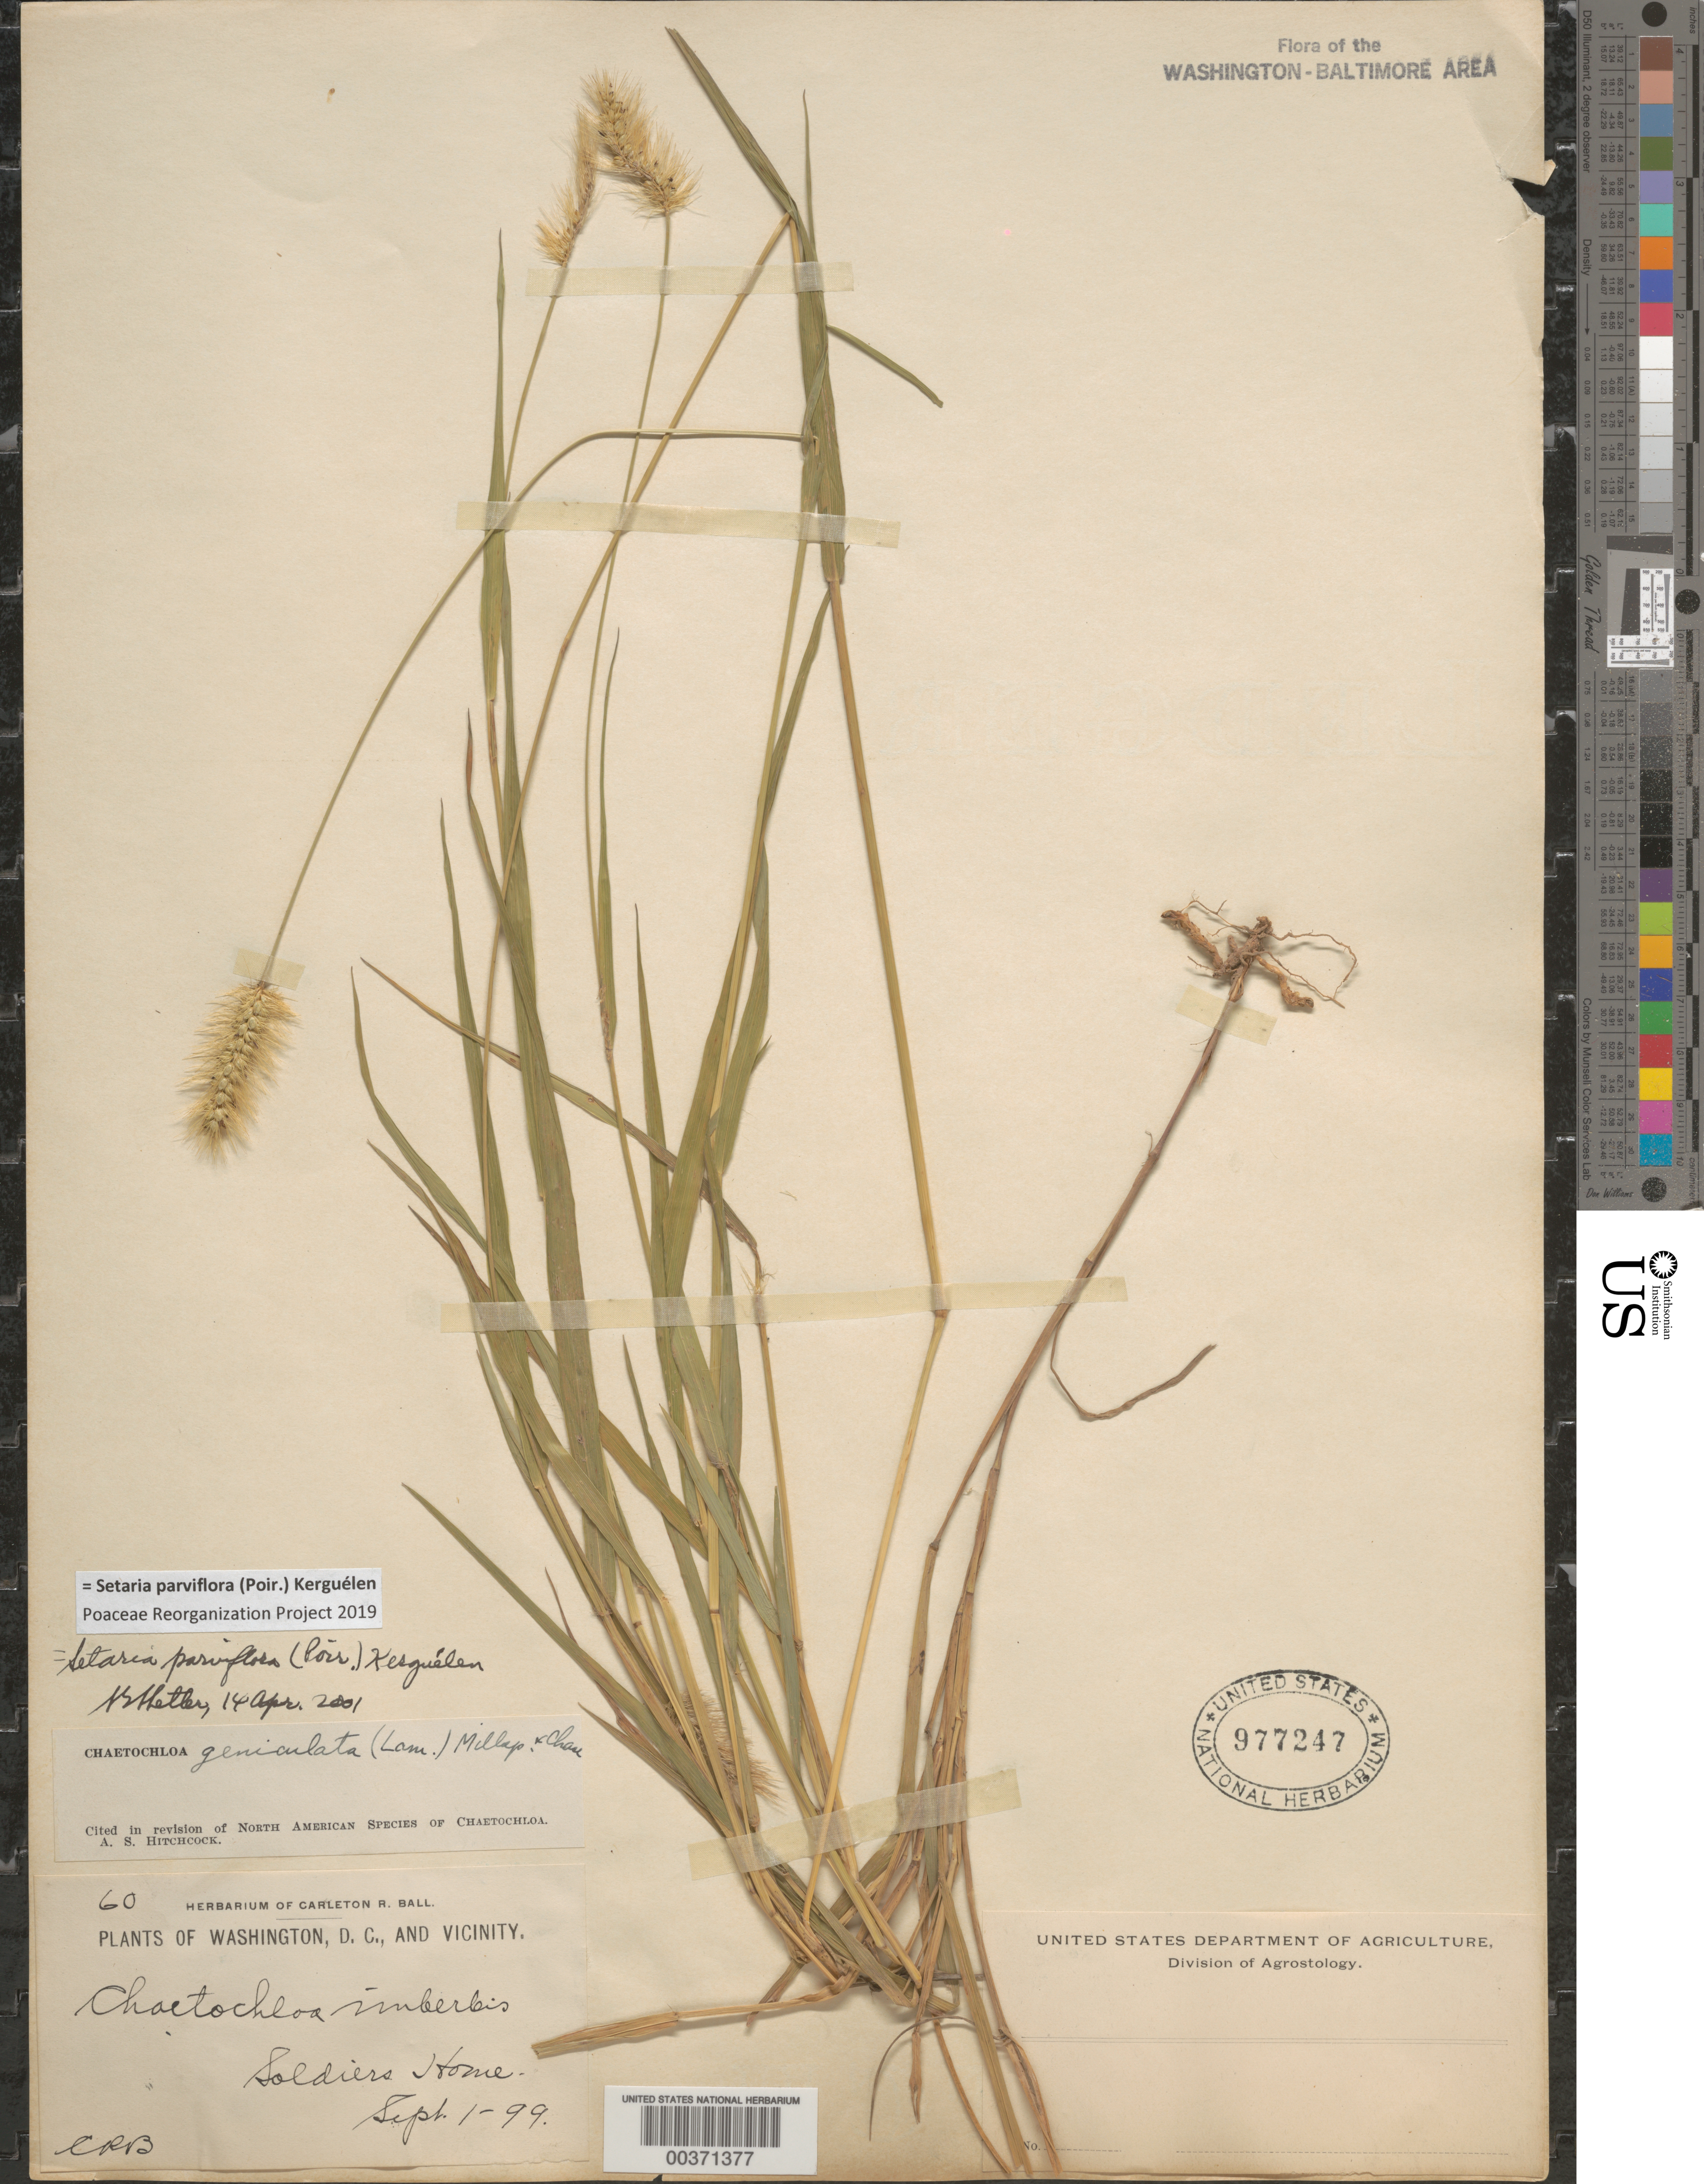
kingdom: Plantae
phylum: Tracheophyta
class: Liliopsida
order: Poales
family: Poaceae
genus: Setaria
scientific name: Setaria parviflora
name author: (Poir.) Kerguélen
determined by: Shetler, Stanwyn G., (US), NMNH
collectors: C. R. Ball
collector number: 60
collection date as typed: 01 Sep 1899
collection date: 1899-09-01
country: United States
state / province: District of Columbia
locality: Soldiers Home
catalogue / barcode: US 977247